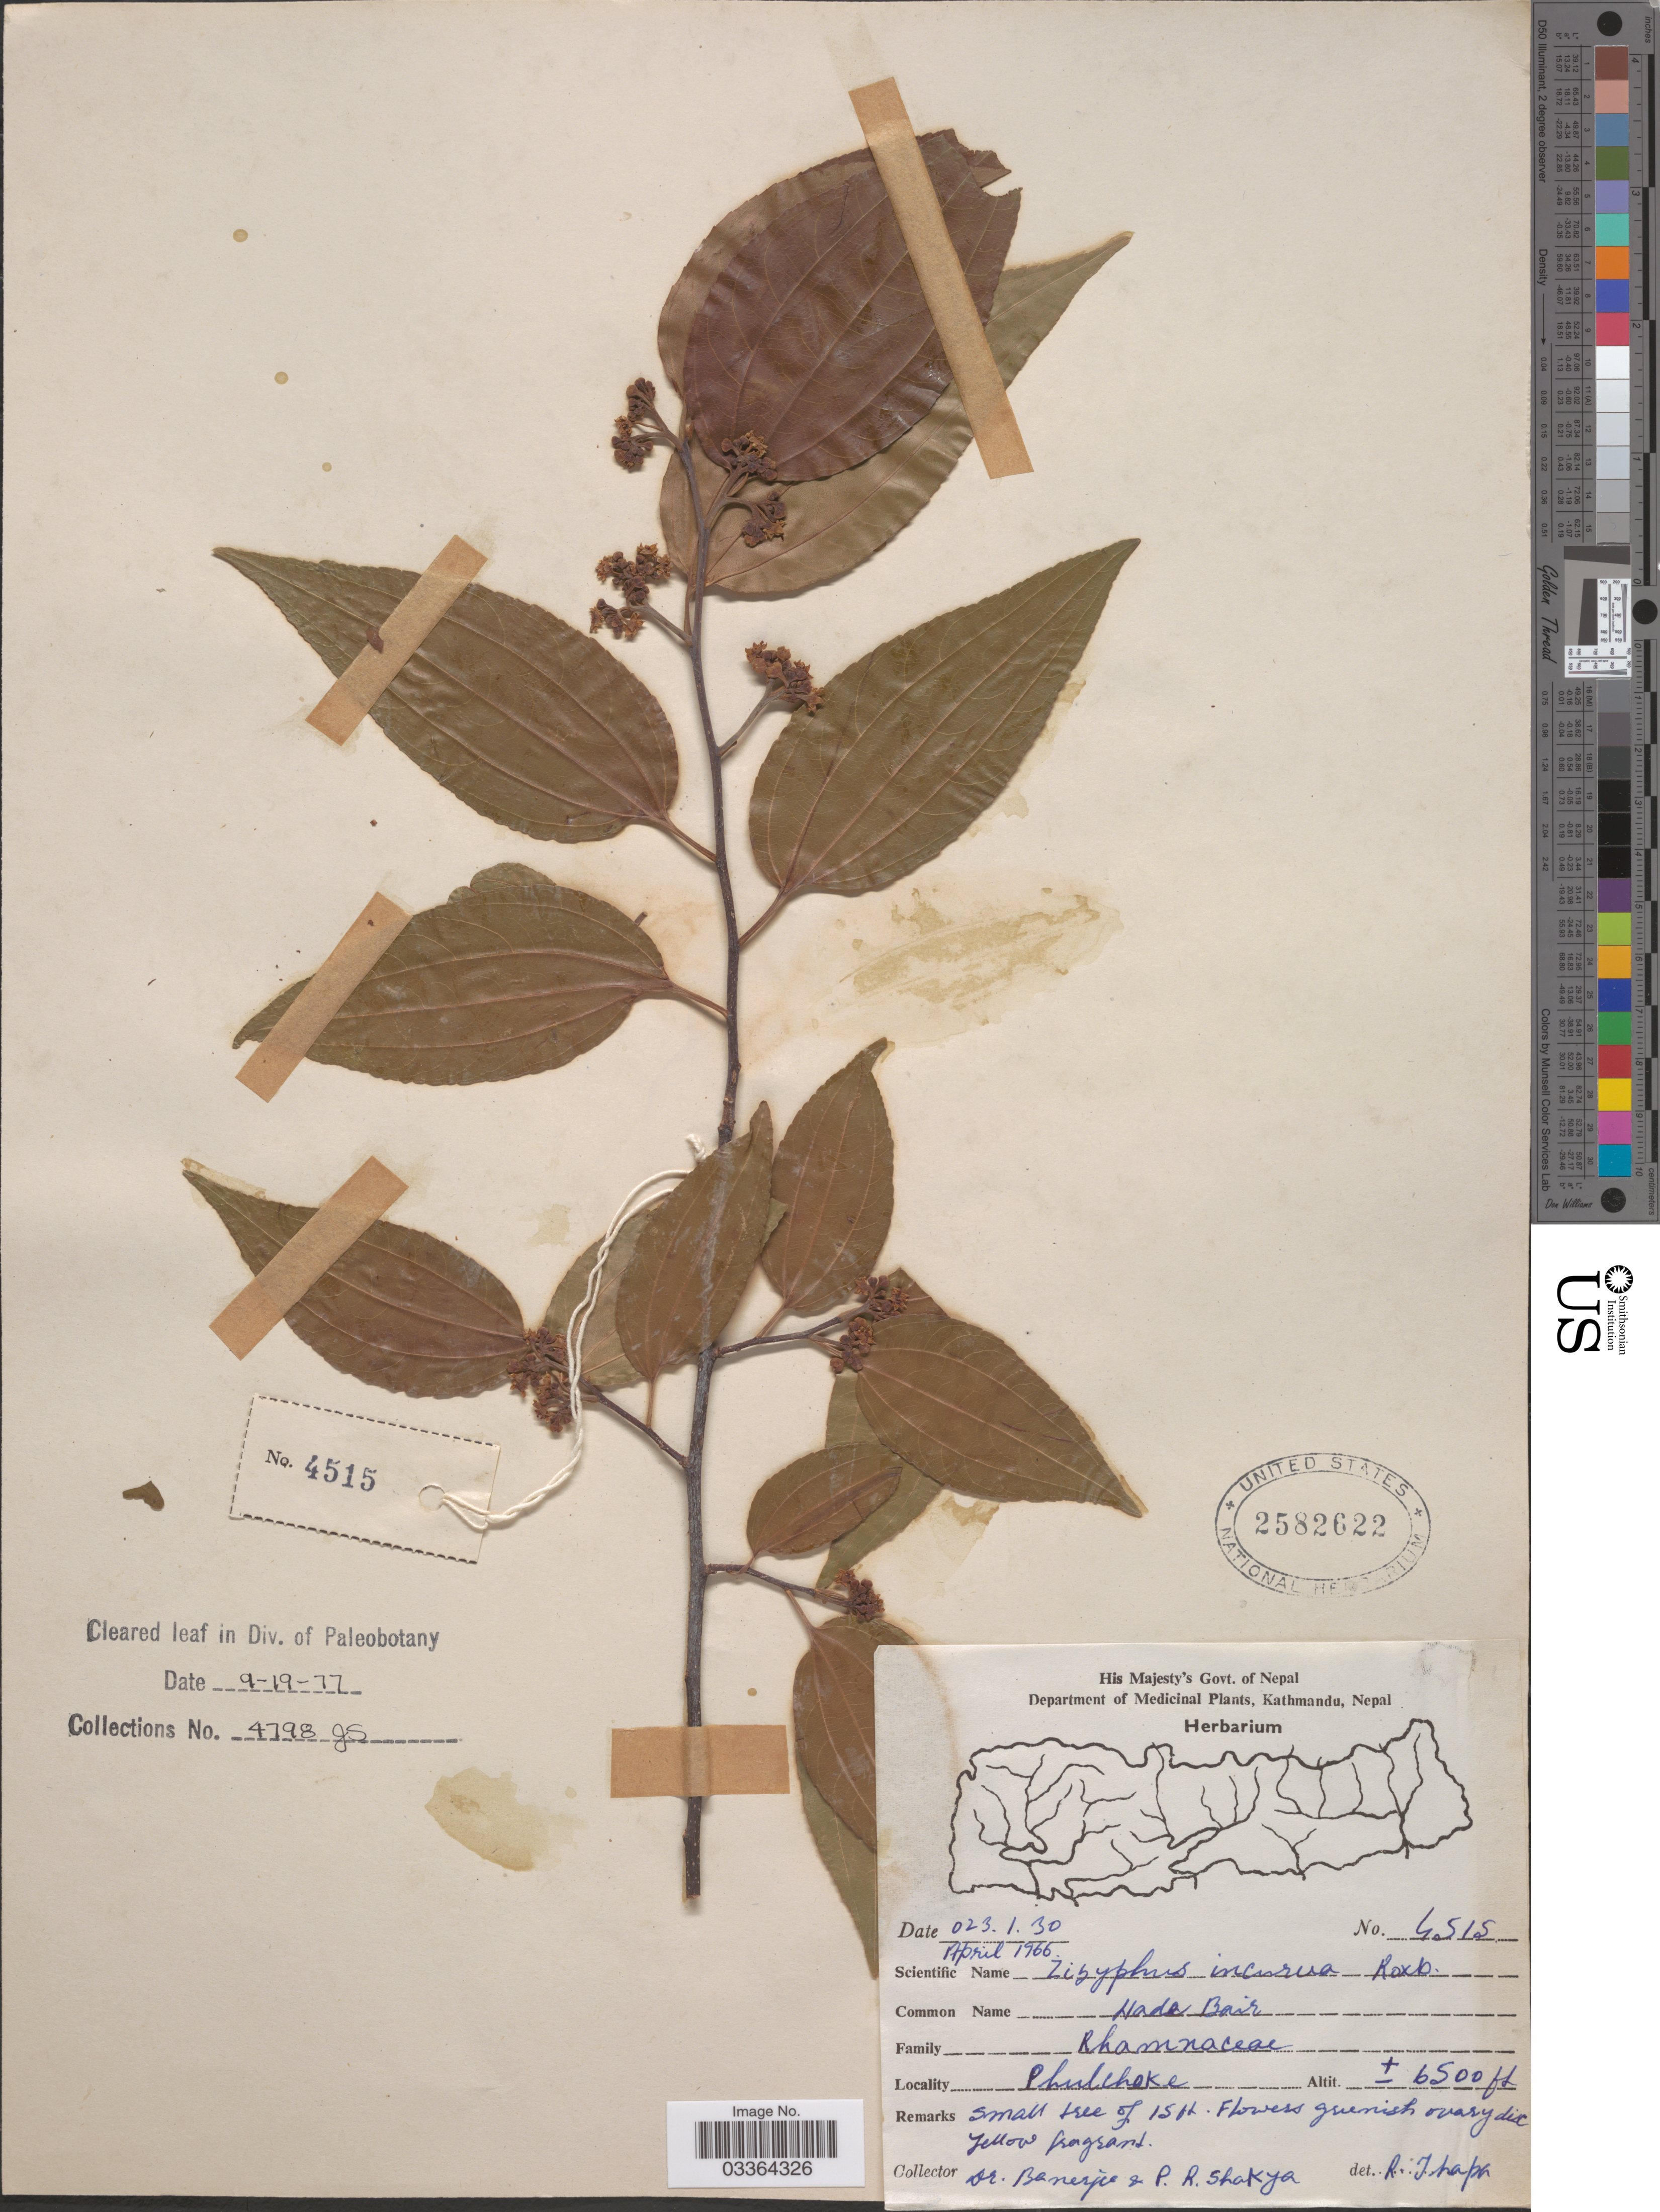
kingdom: Plantae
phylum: Tracheophyta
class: Magnoliopsida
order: Rosales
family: Rhamnaceae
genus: Ziziphus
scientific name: Ziziphus incurva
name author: Roxb.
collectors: -. Banerjee & P. Shakya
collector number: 4515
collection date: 1966-04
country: Nepal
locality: Phulchoke.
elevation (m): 1981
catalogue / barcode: US 2582622